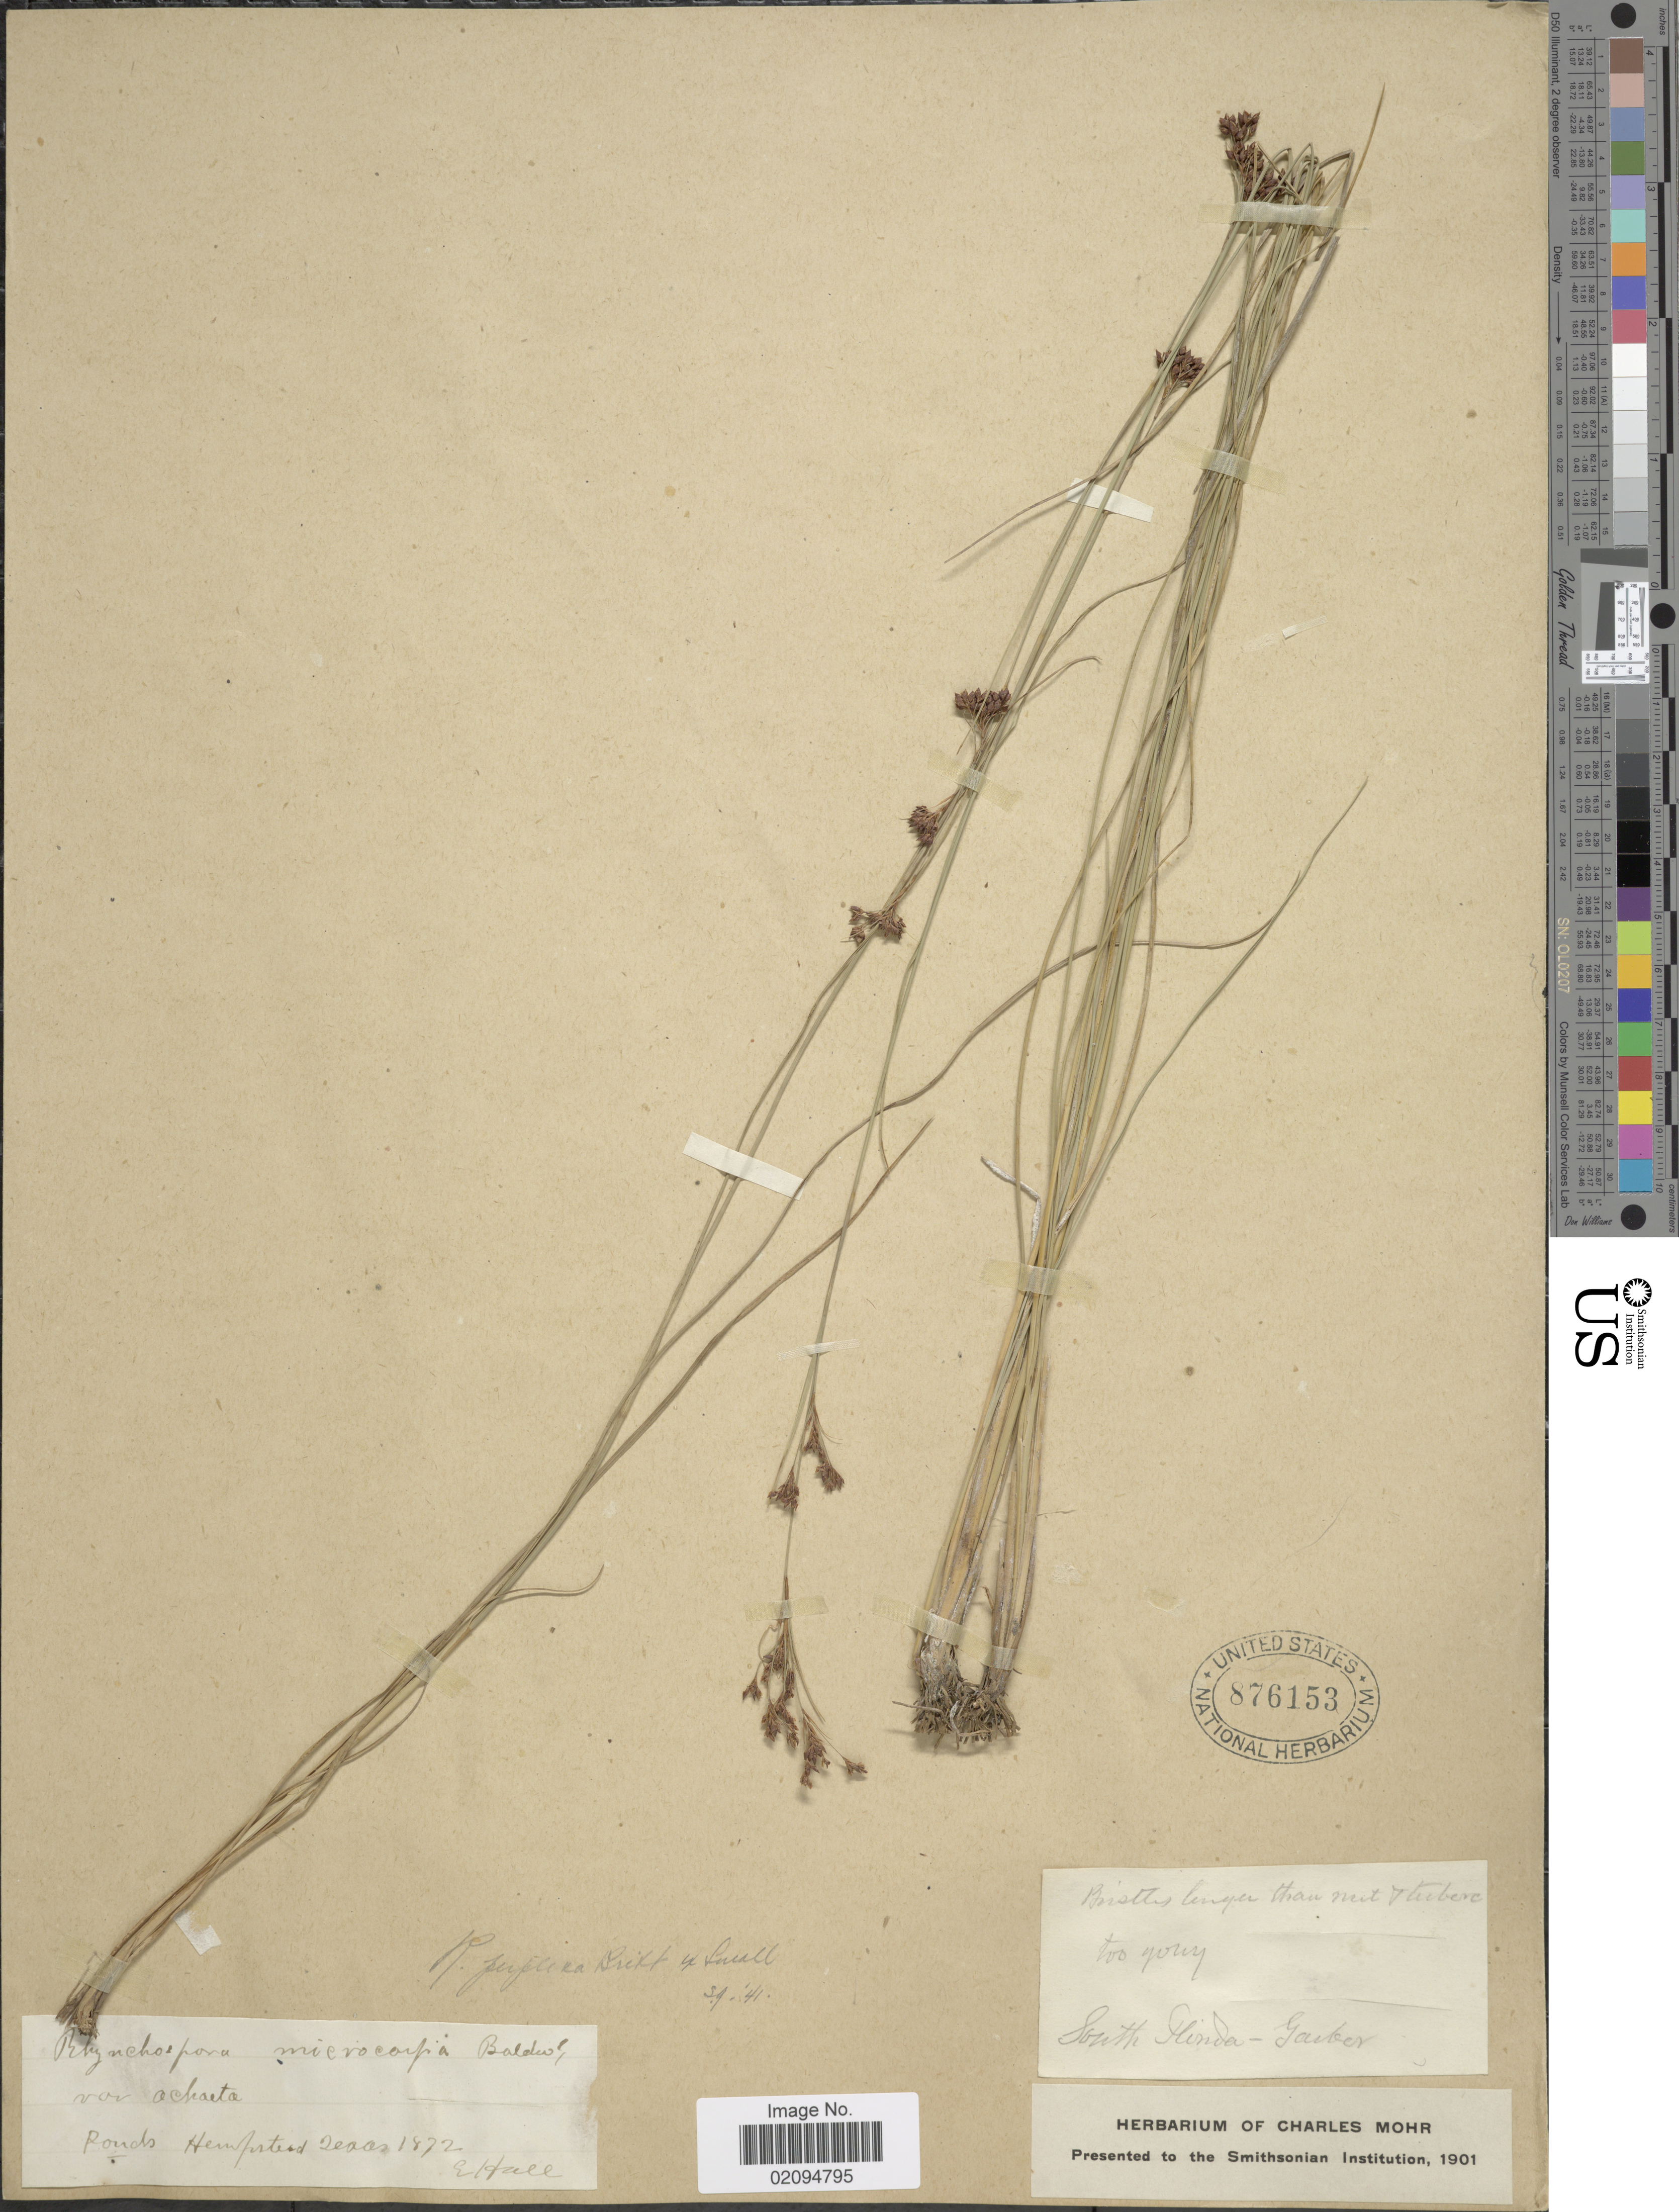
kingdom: Plantae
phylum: Tracheophyta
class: Liliopsida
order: Poales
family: Cyperaceae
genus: Rhynchospora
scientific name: Rhynchospora perplexa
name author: Britton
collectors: E. Hall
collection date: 1872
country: United States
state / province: Texas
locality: Ponds Hempstead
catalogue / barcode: US 876153